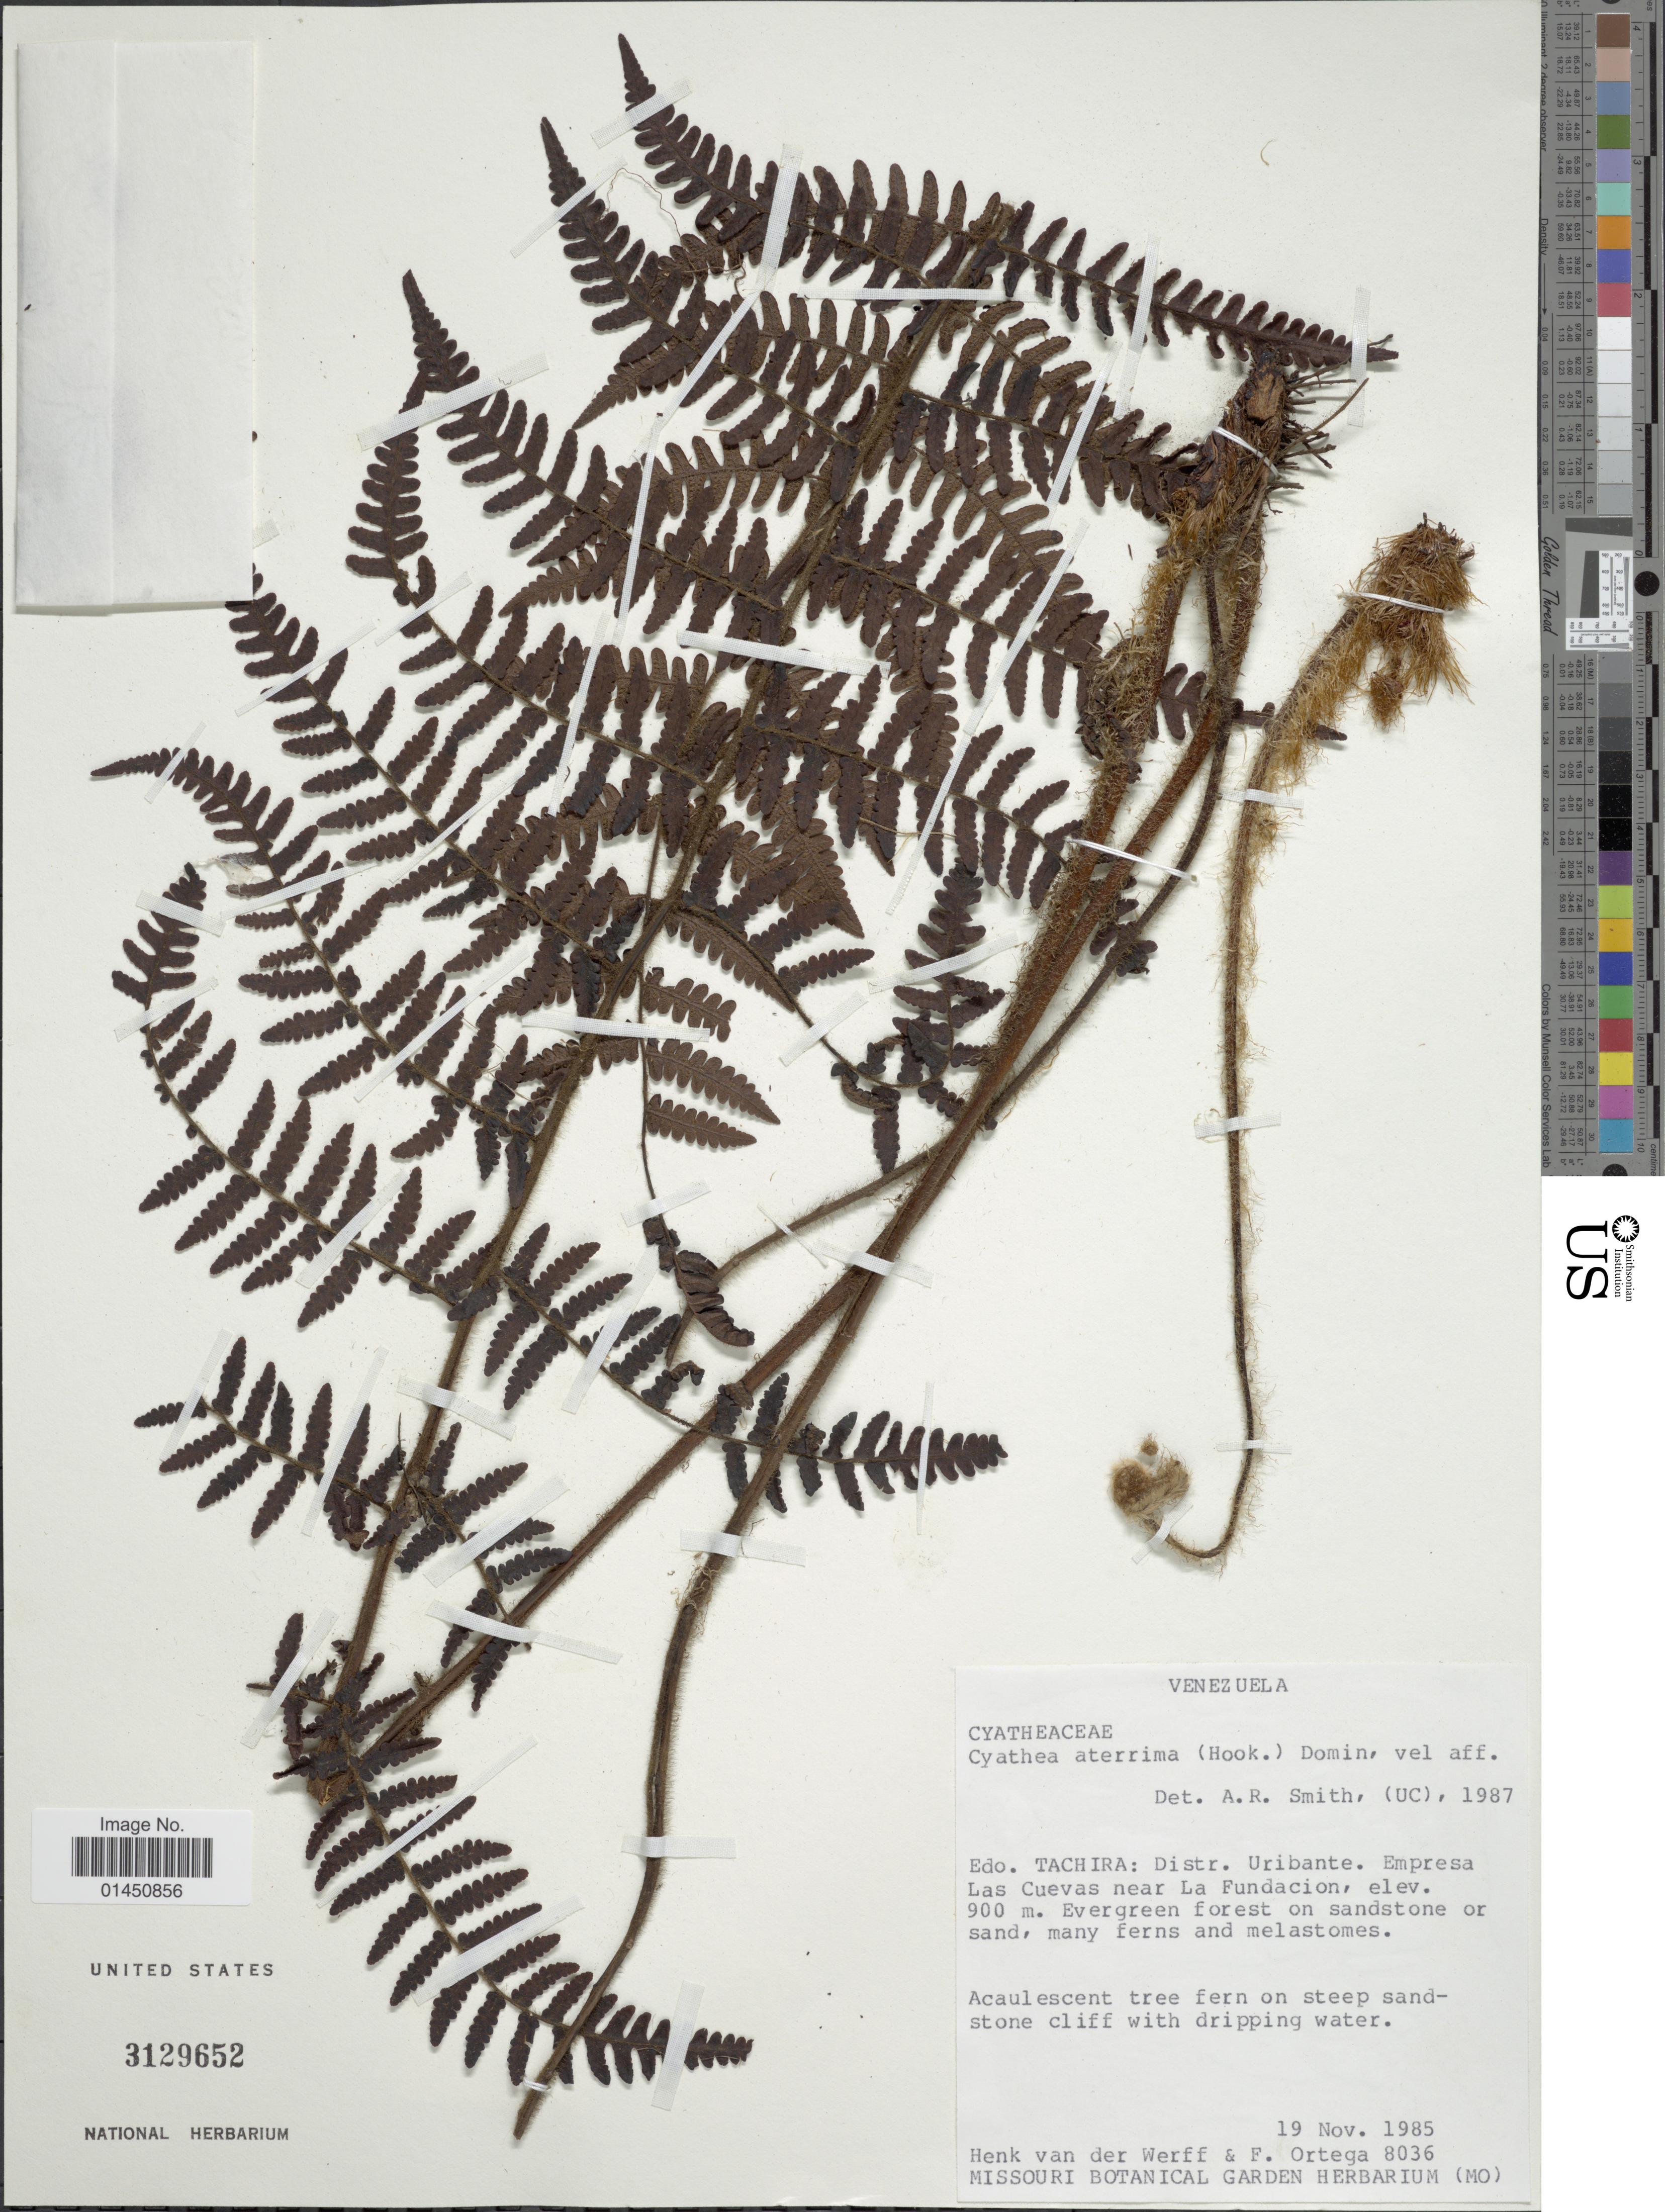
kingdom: Plantae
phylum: Tracheophyta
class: Polypodiopsida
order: Cyatheales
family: Cyatheaceae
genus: Cyathea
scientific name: Cyathea aterrima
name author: (Hook. ex Hook. & Baker) Domin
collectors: H. van der Werff & F. J. Ortega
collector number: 8036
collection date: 1985-11-19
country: Venezuela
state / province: Tachira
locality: Distr. Uribante. Empresa Las Cuevas near La Fundacion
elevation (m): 900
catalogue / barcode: US 3129652